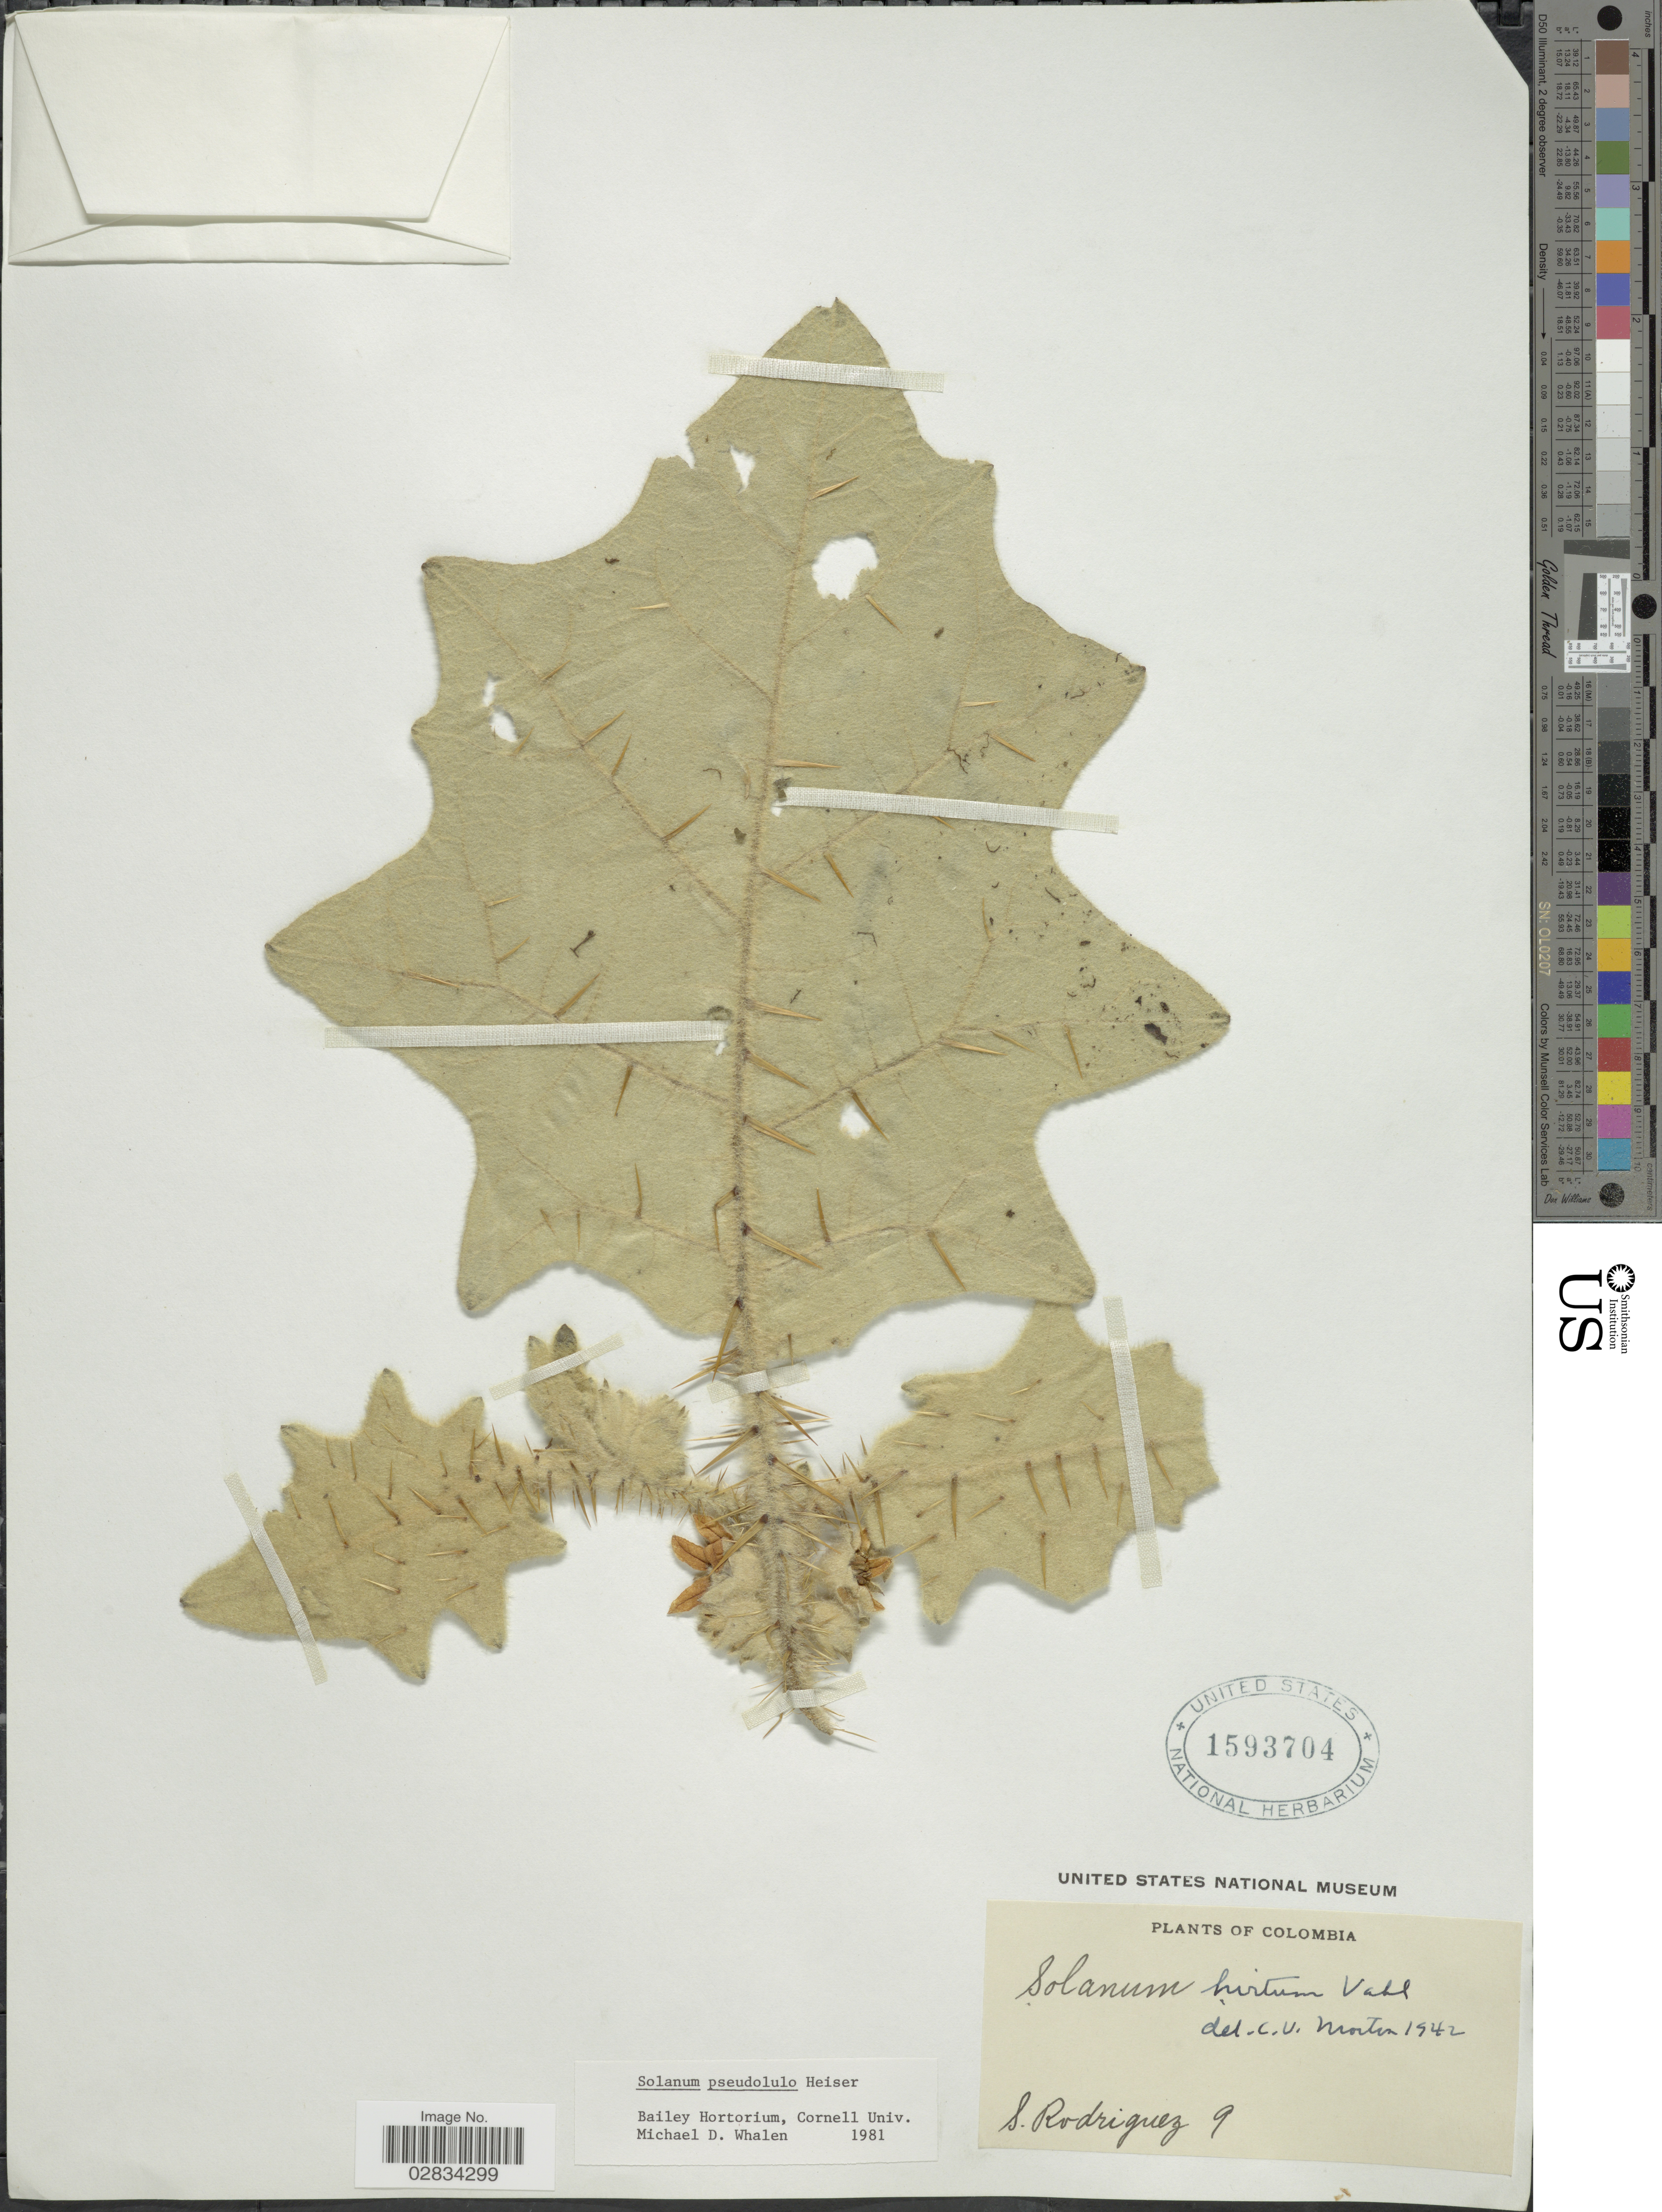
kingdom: Plantae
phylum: Tracheophyta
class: Magnoliopsida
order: Solanales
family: Solanaceae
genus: Solanum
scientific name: Solanum pseudolulo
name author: Heiser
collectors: S. Rodriguez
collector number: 9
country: Colombia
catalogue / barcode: US 1593704